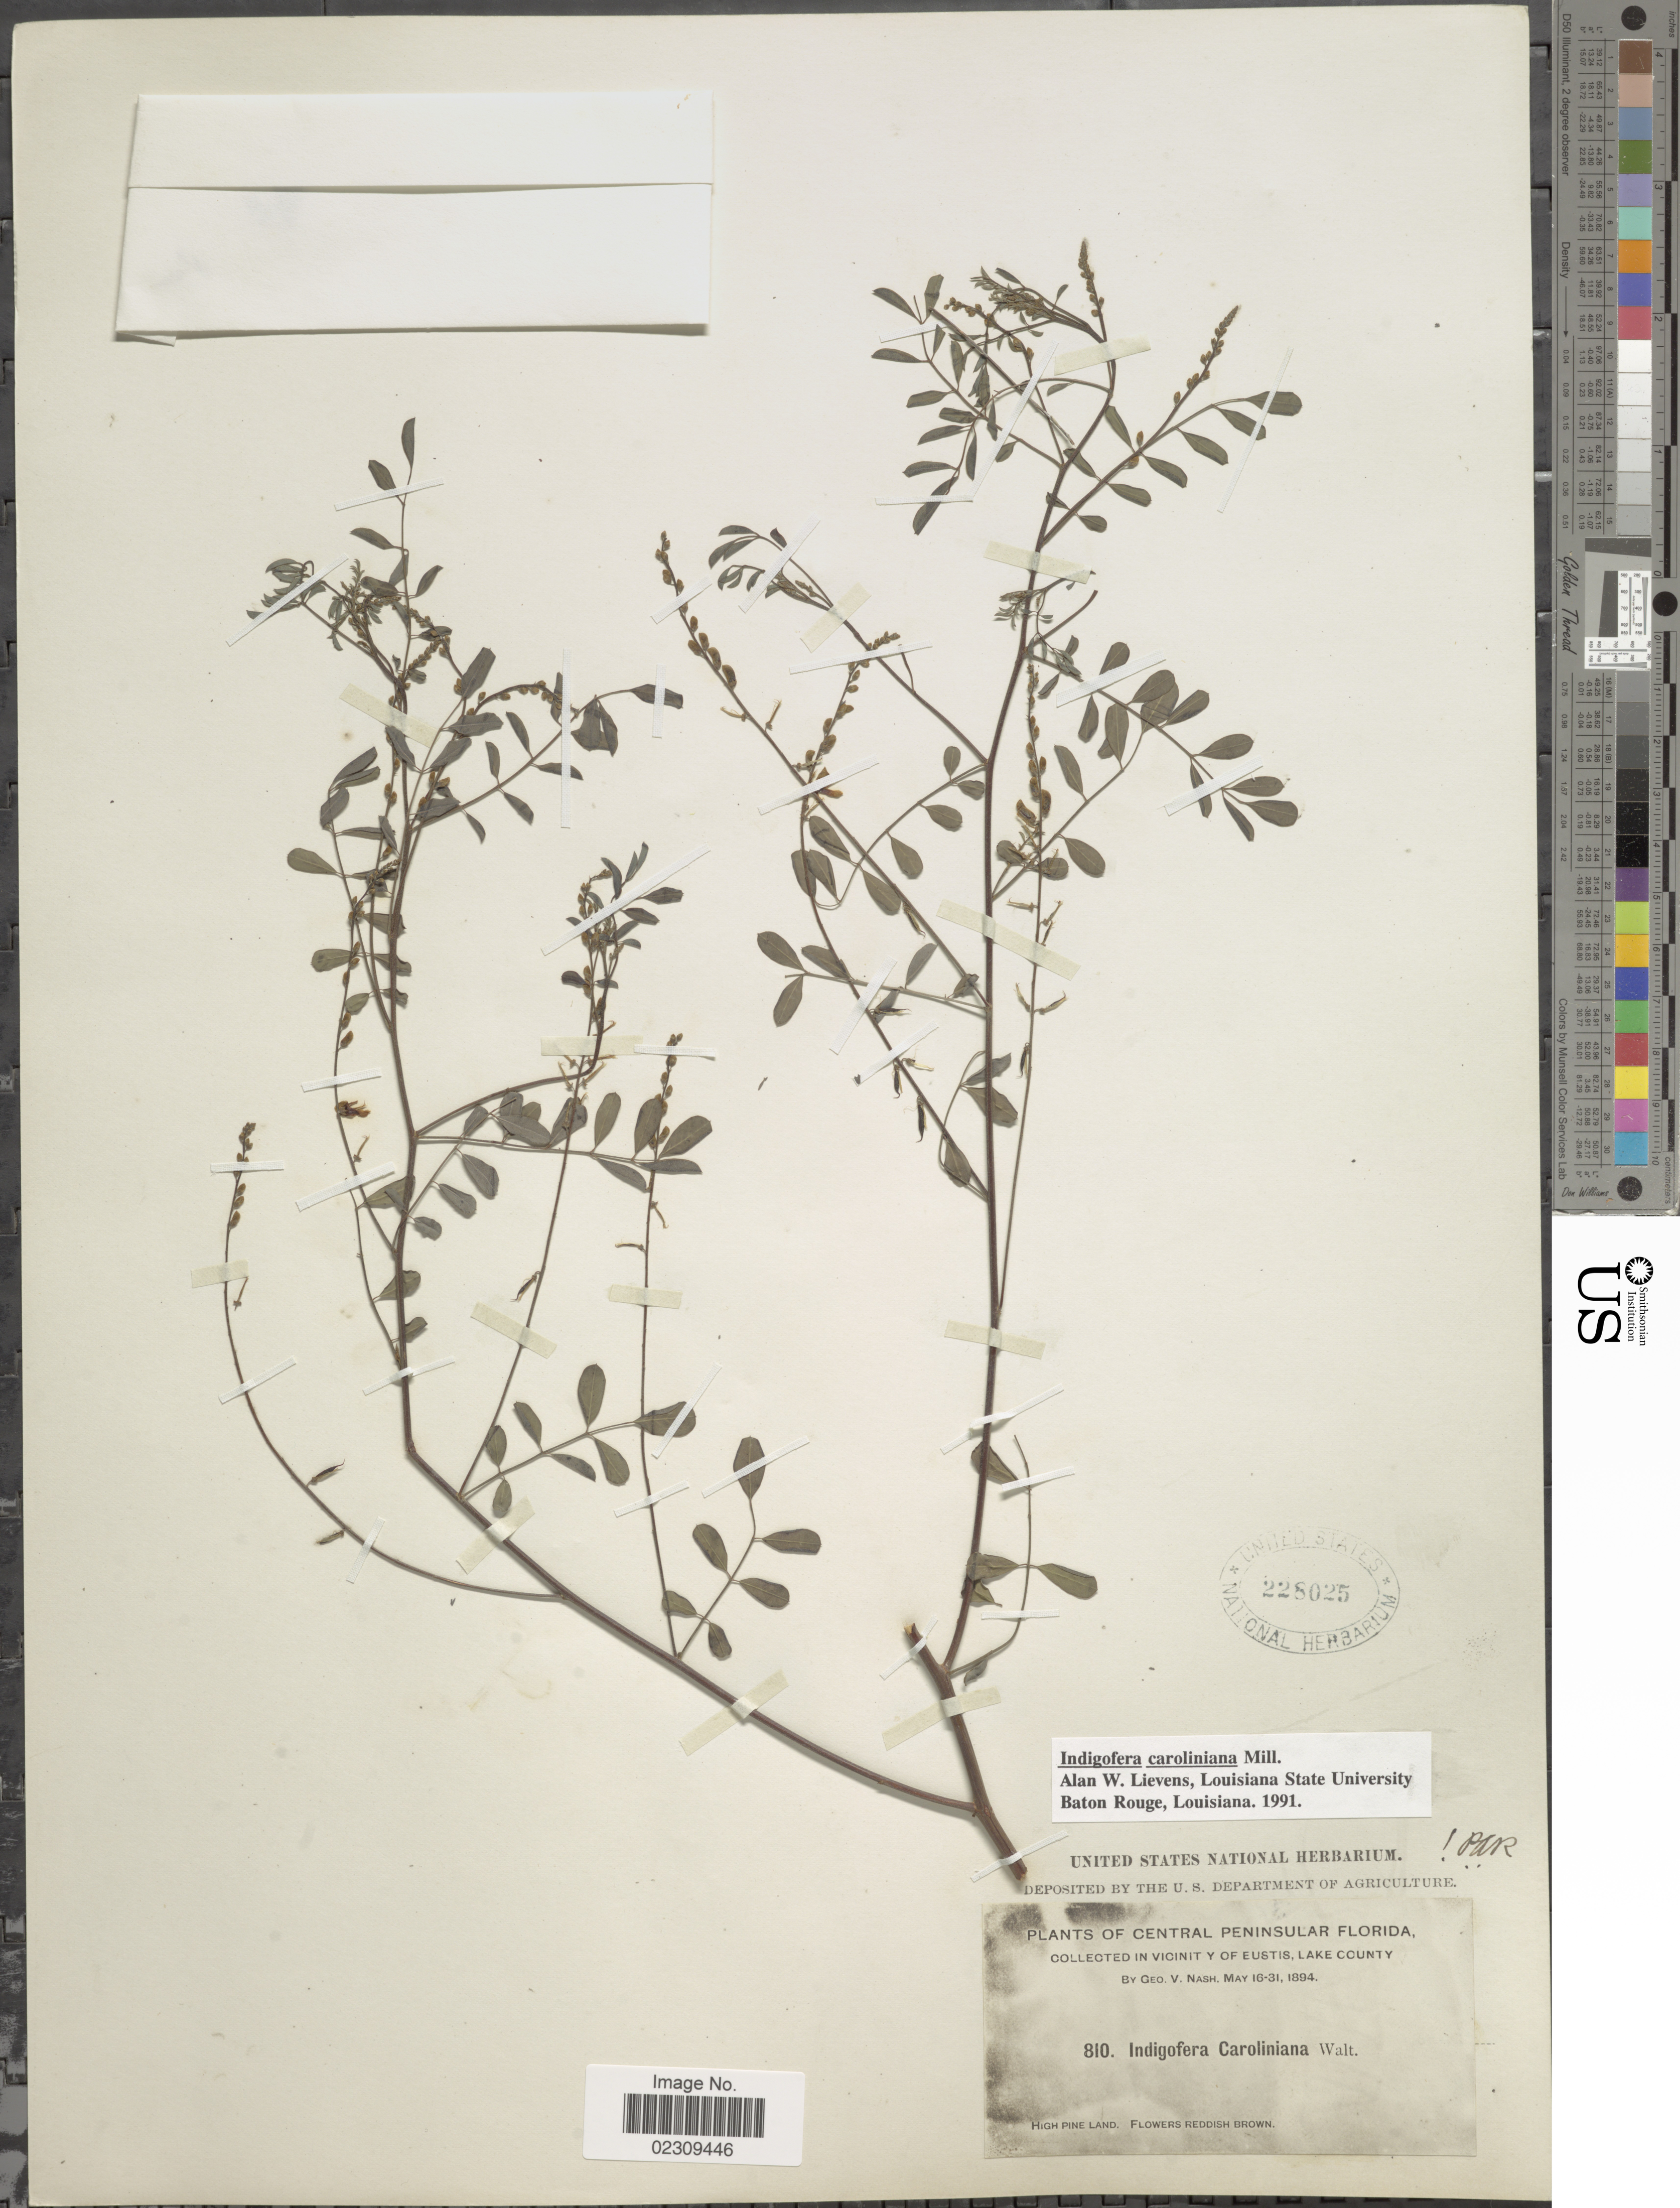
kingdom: Plantae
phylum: Tracheophyta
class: Magnoliopsida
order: Fabales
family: Fabaceae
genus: Indigofera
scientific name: Indigofera caroliniana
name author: Mill.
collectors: G. V. Nash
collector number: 810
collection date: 1894-05-16/1894-05-31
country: United States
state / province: Florida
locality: Central Peninsular Florida, Vicinity of Eustis, Lake County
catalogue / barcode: US 228025